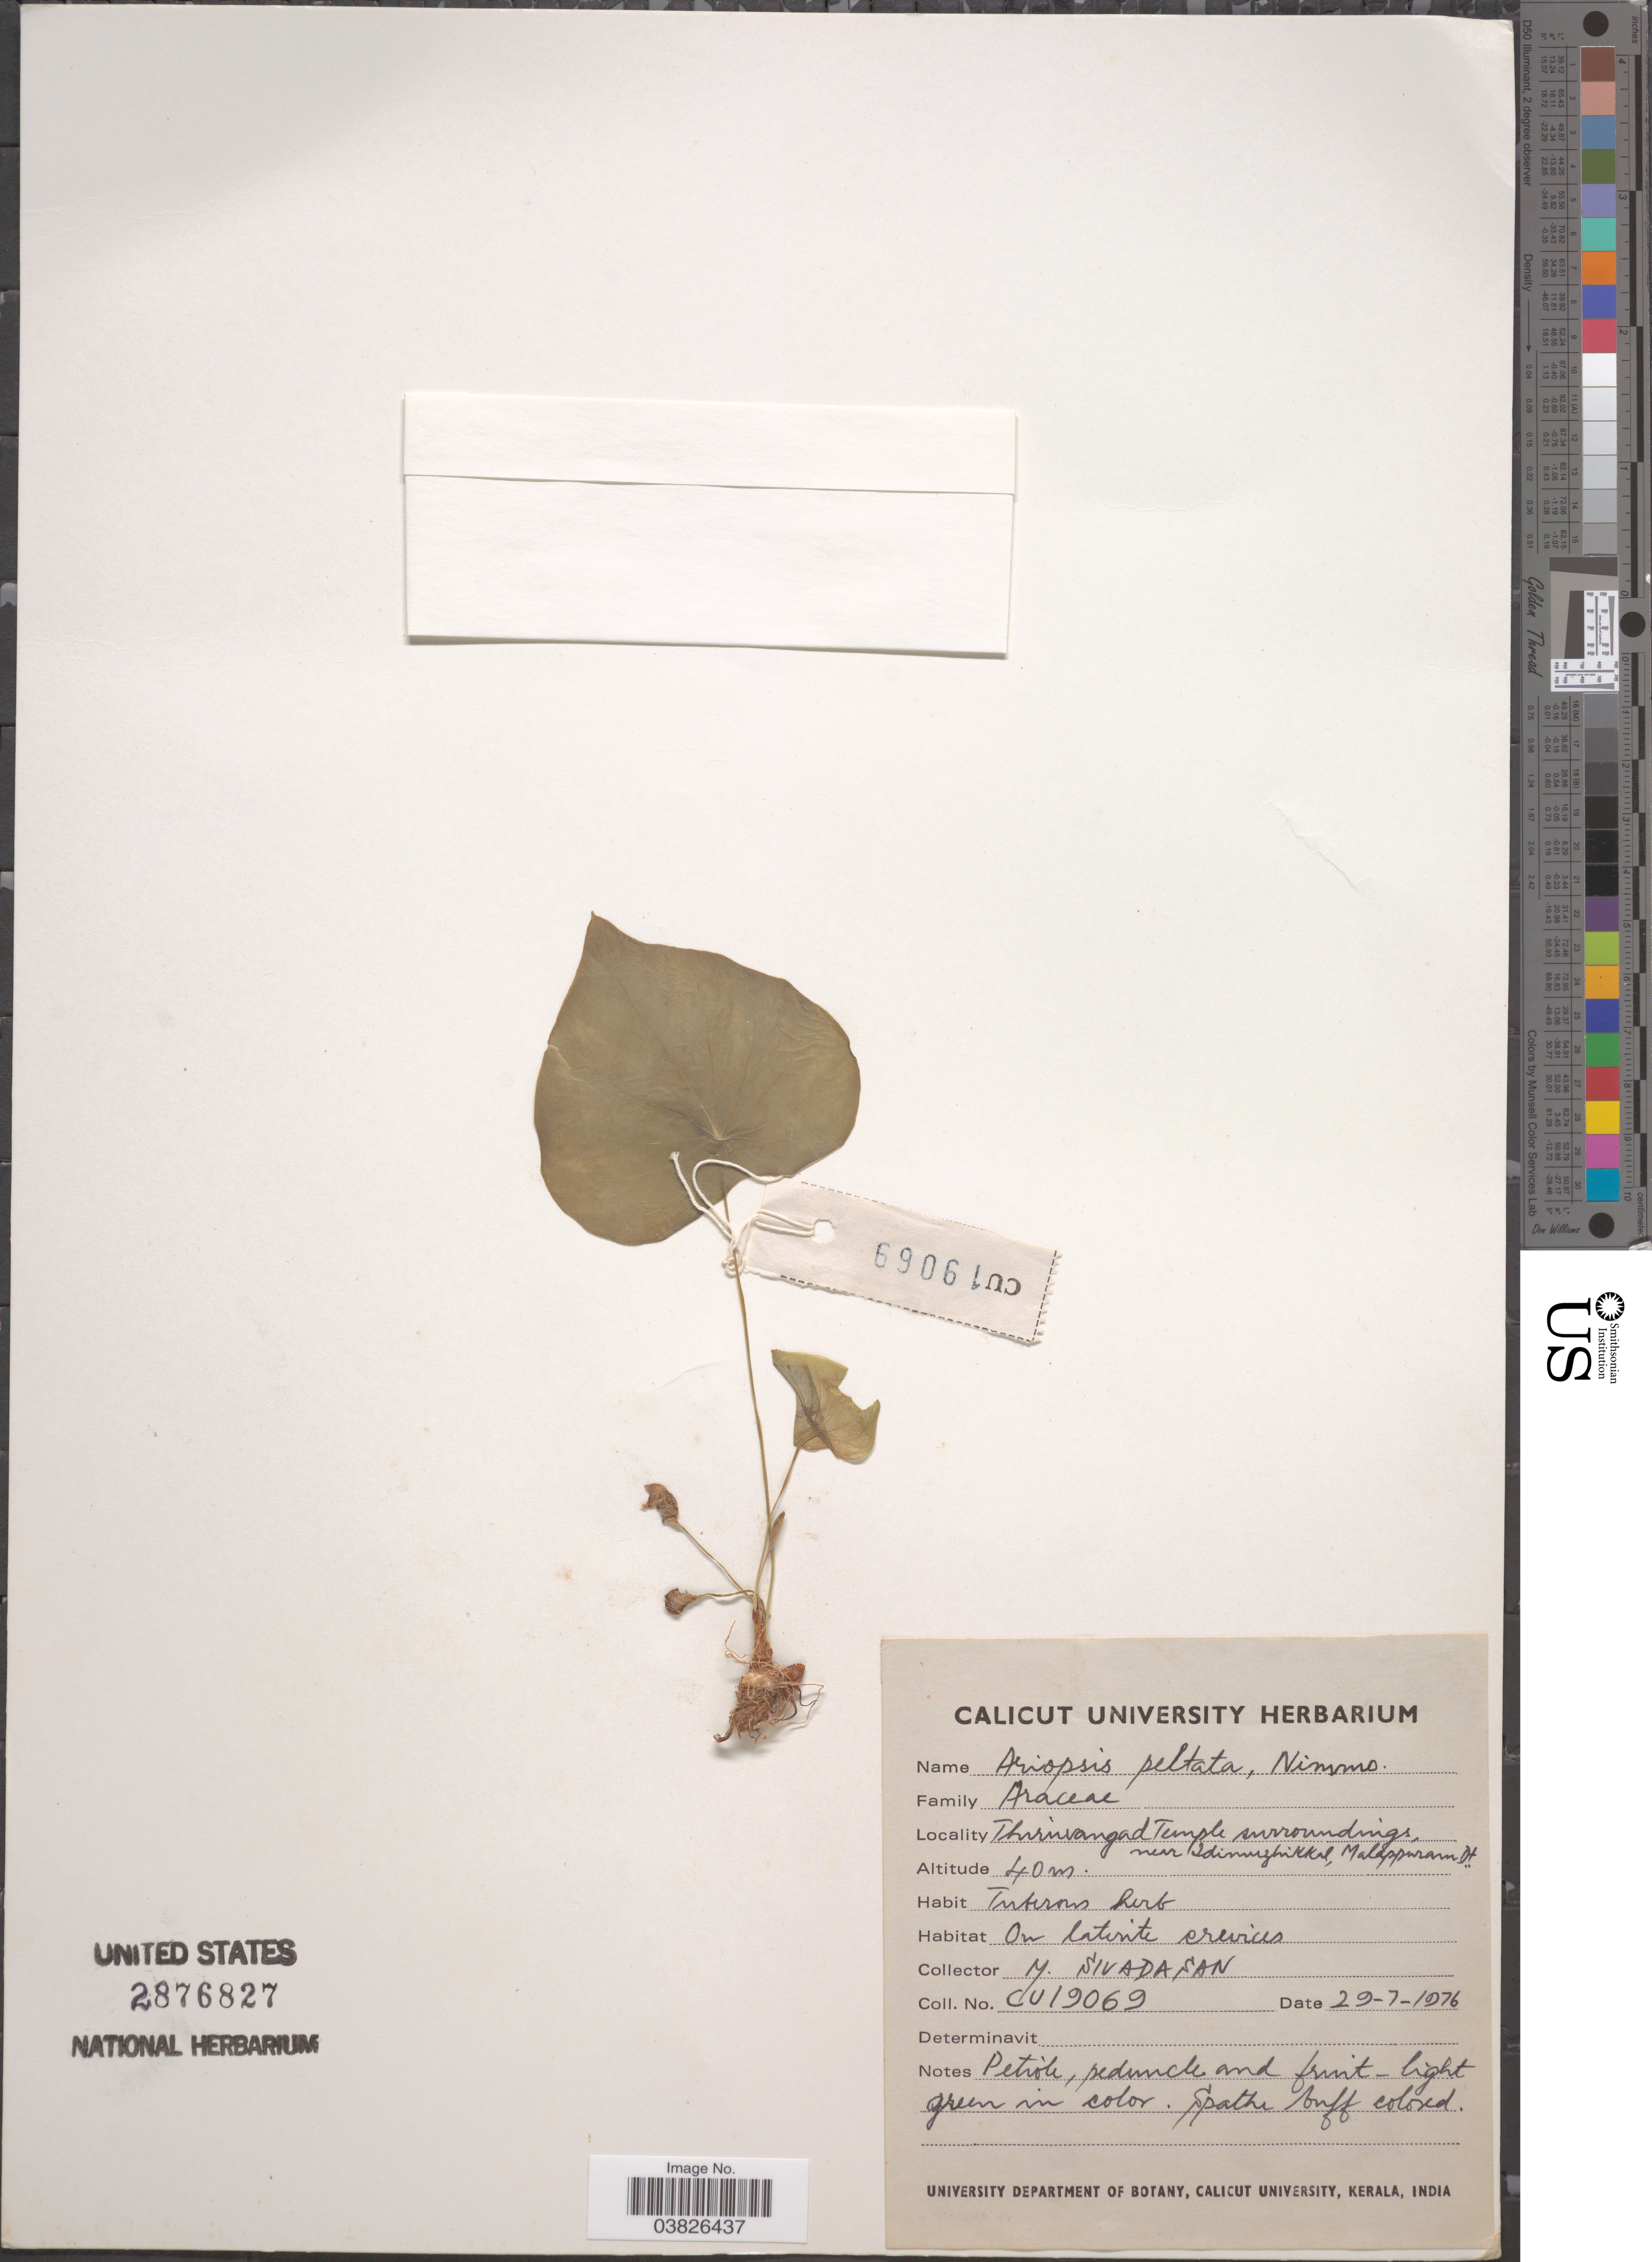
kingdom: Plantae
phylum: Tracheophyta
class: Liliopsida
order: Alismatales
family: Araceae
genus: Ariopsis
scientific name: Ariopsis peltata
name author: Nimmo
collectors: M. Sivadasan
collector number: CU19069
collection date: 1976-07-29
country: India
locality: Thiruvangad Temple surroundings, near Idimuzhikkal, Malappuram Dt.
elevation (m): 40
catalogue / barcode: US 2876827